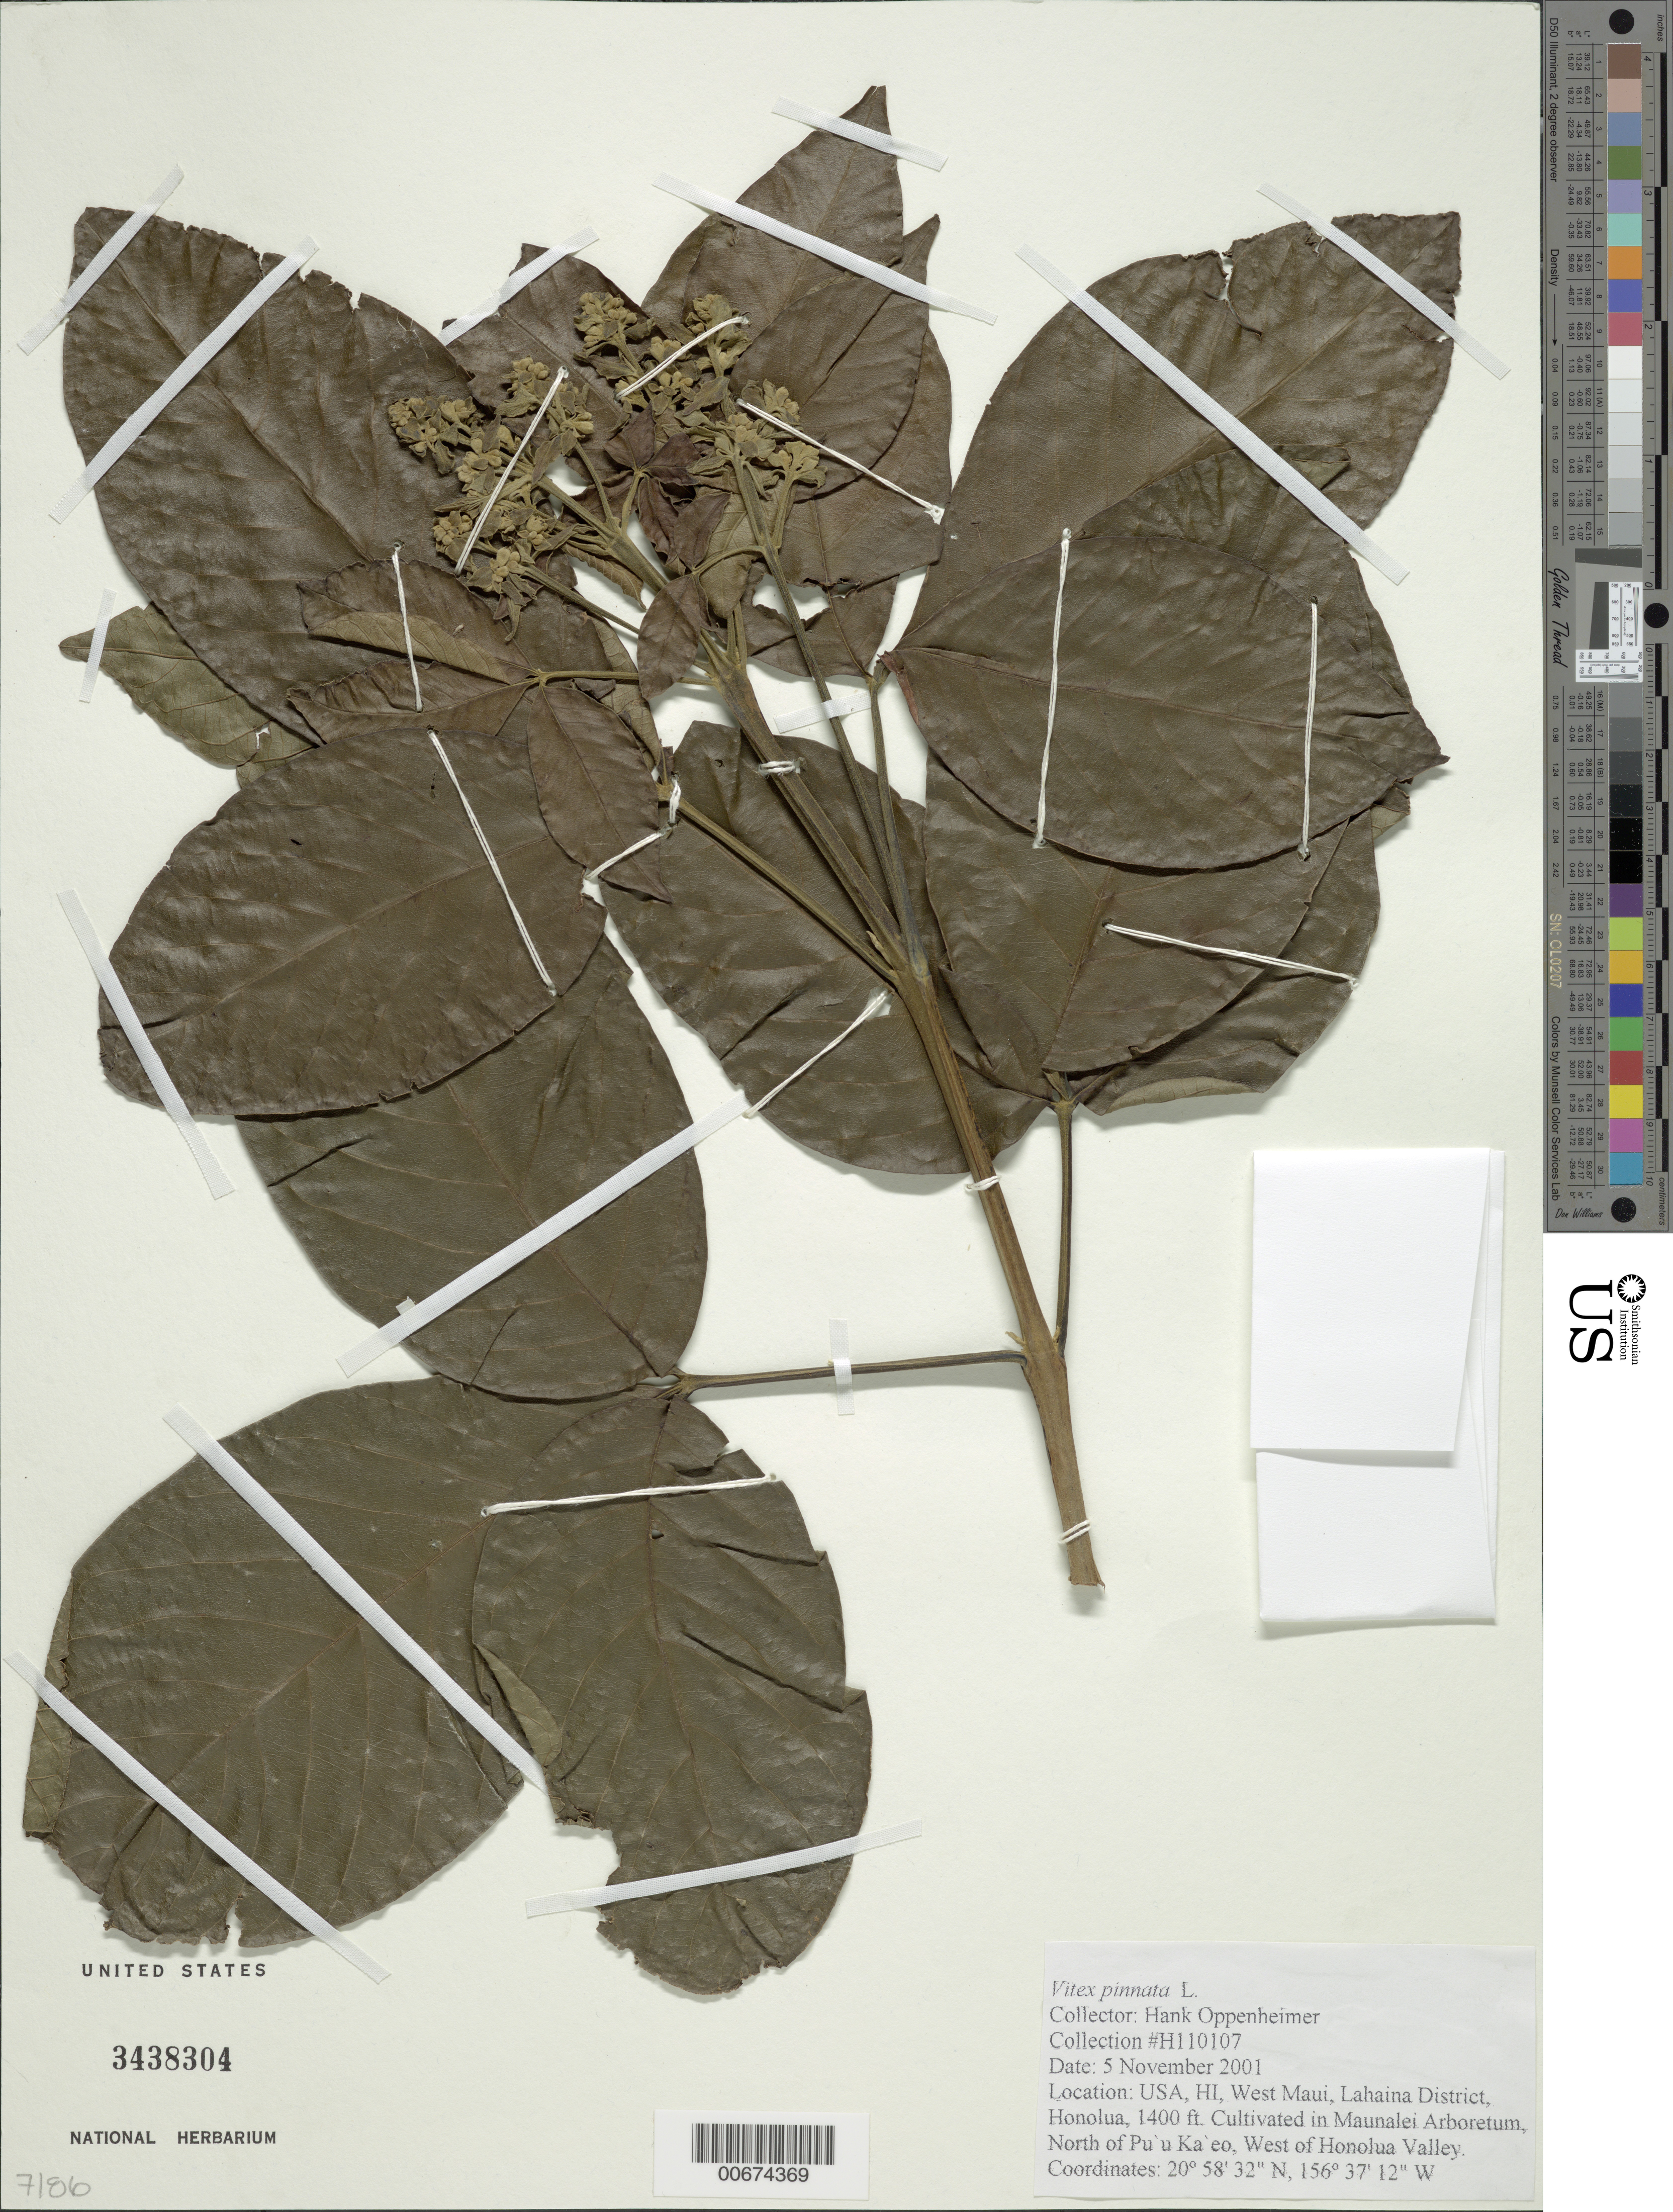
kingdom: Plantae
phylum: Tracheophyta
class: Magnoliopsida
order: Lamiales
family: Lamiaceae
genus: Vitex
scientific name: Vitex pinnata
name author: L.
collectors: H. L. Oppenheimer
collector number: H110107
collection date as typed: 5 Nov 2001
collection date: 2001-11-05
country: United States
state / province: Hawaii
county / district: Maui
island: Maui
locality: W Maui, Lahaina Distr., Honolua, Maunalei Arboretum, North of Pu'u Ka'eo, W of Honolua Valley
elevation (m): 426.7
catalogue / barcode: US 3438304